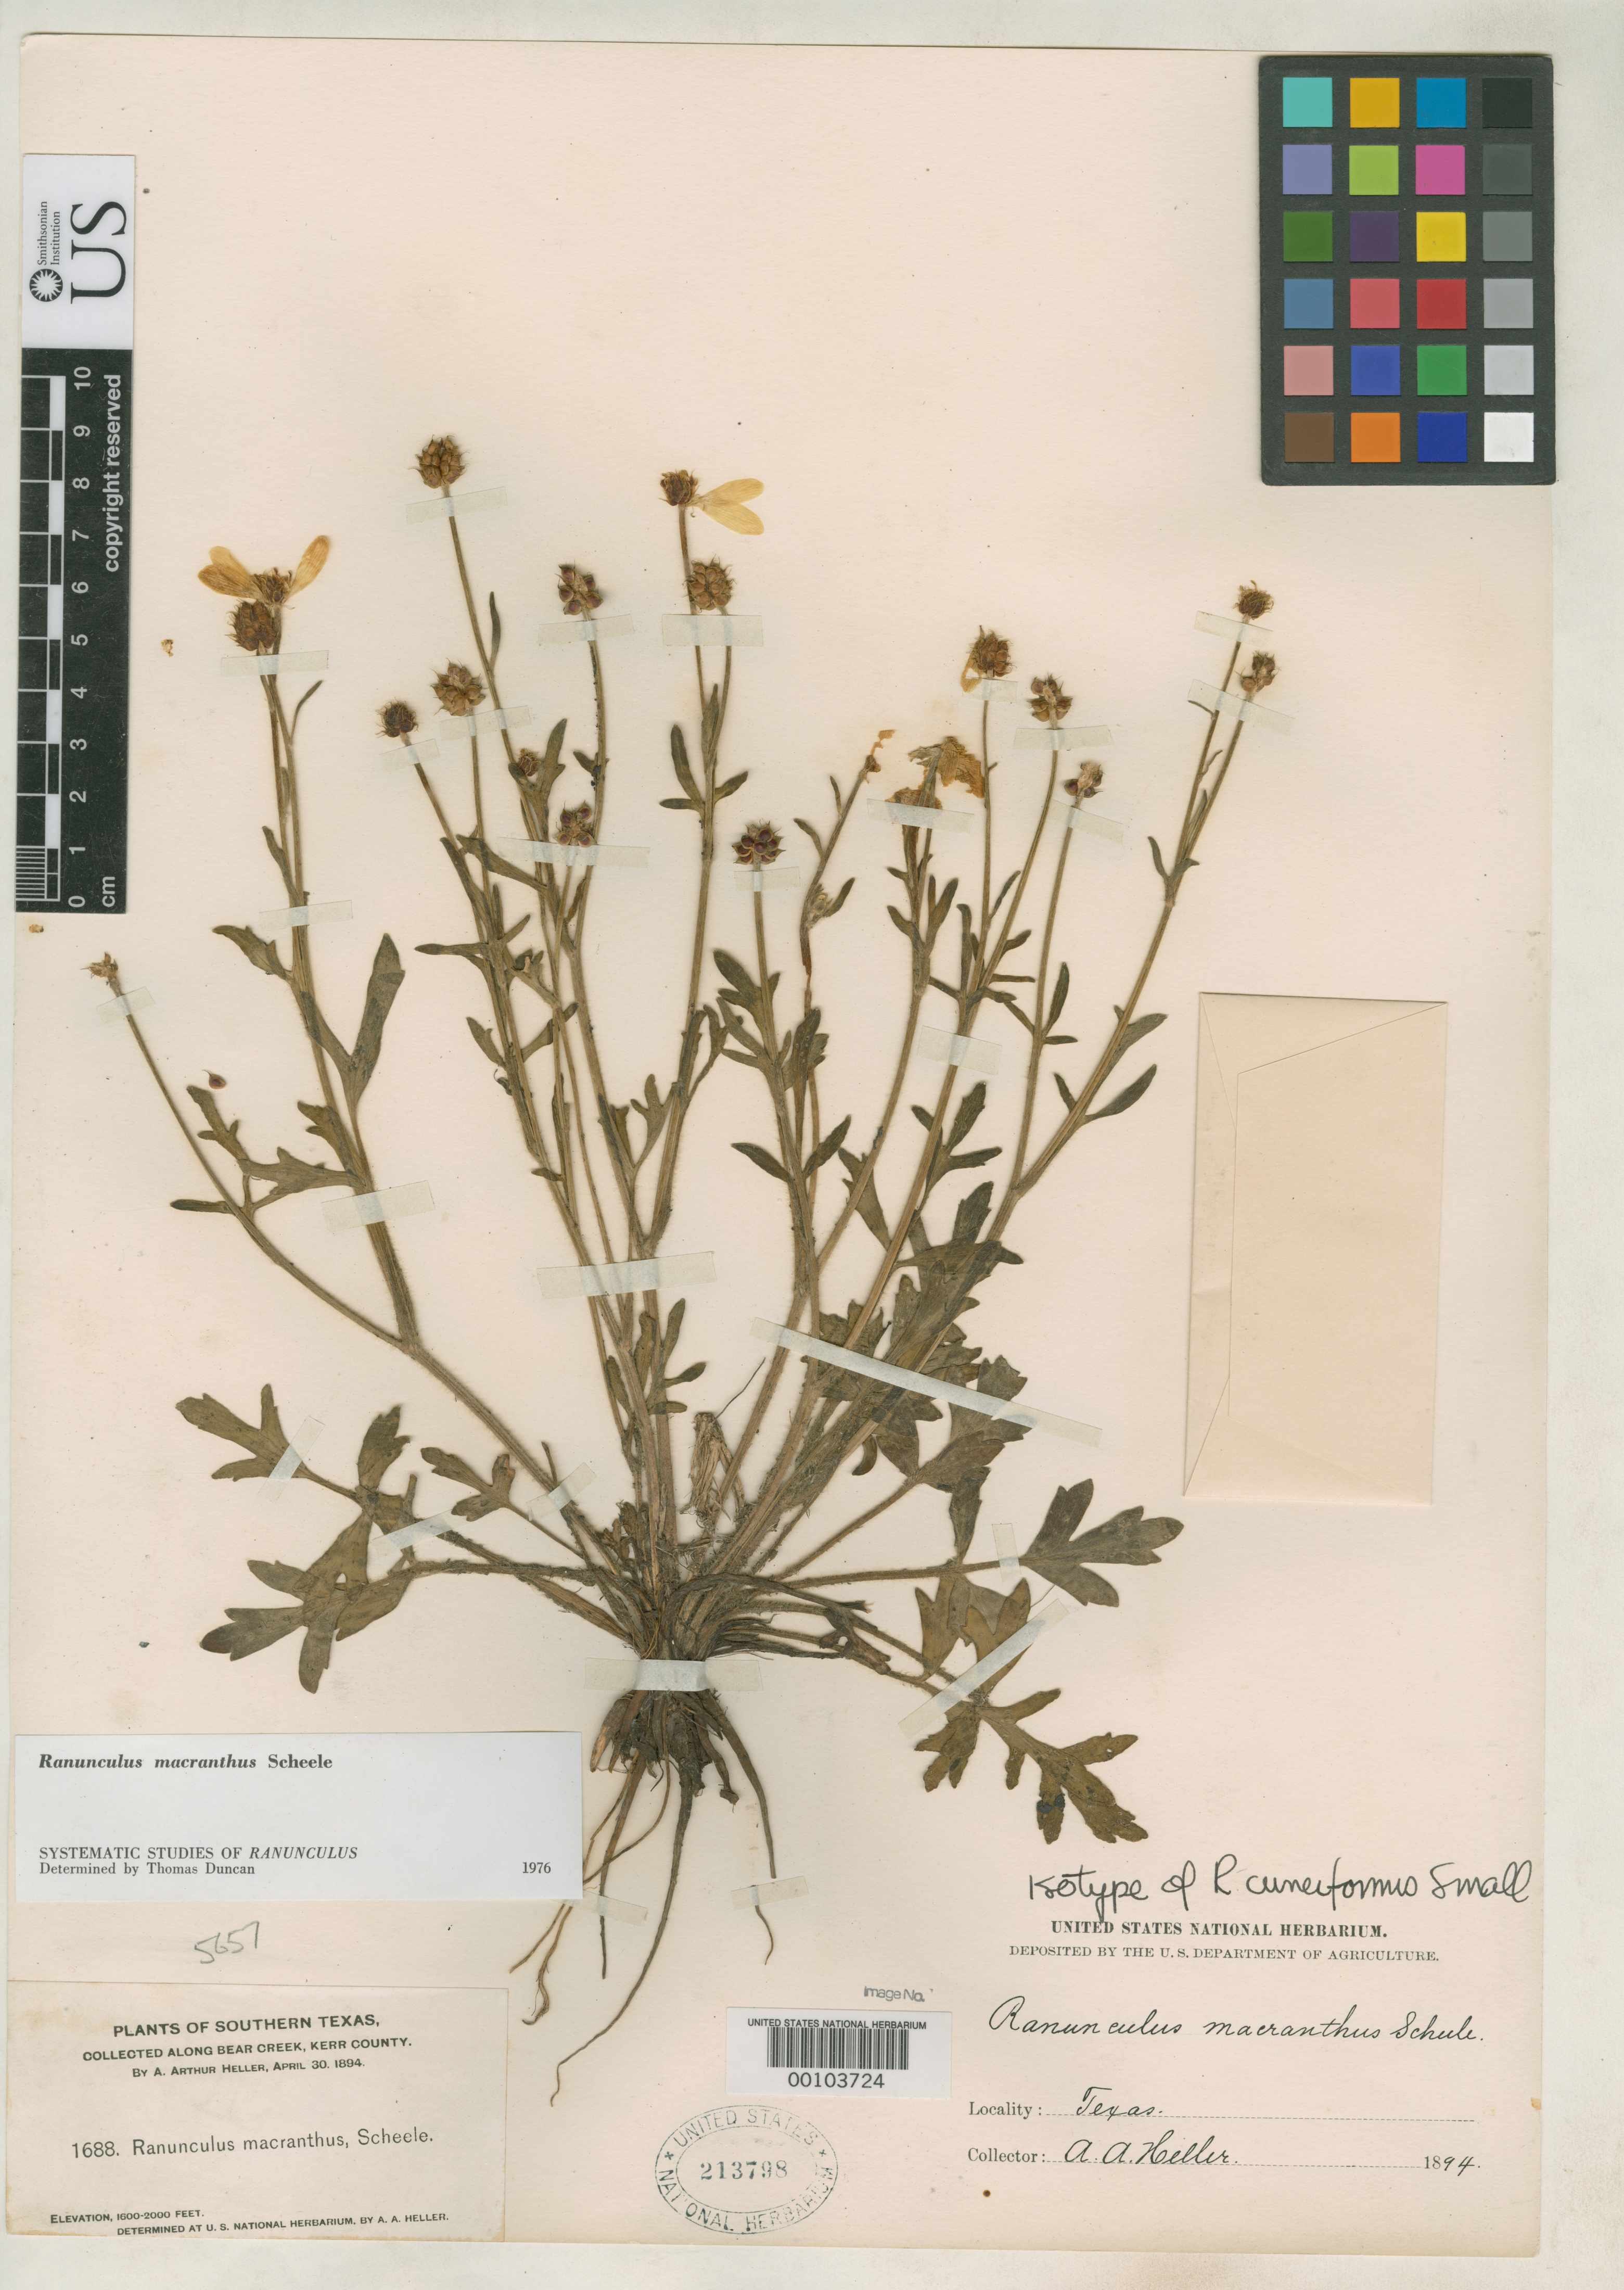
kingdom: Plantae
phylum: Tracheophyta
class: Magnoliopsida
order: Ranunculales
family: Ranunculaceae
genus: Ranunculus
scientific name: Ranunculus cuneiformis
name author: Small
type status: Isotype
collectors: A. A. Heller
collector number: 1688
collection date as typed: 30 Apr 1894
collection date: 1894-04-30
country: United States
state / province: Texas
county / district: Kerr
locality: Bear Creek.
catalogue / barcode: US 213798